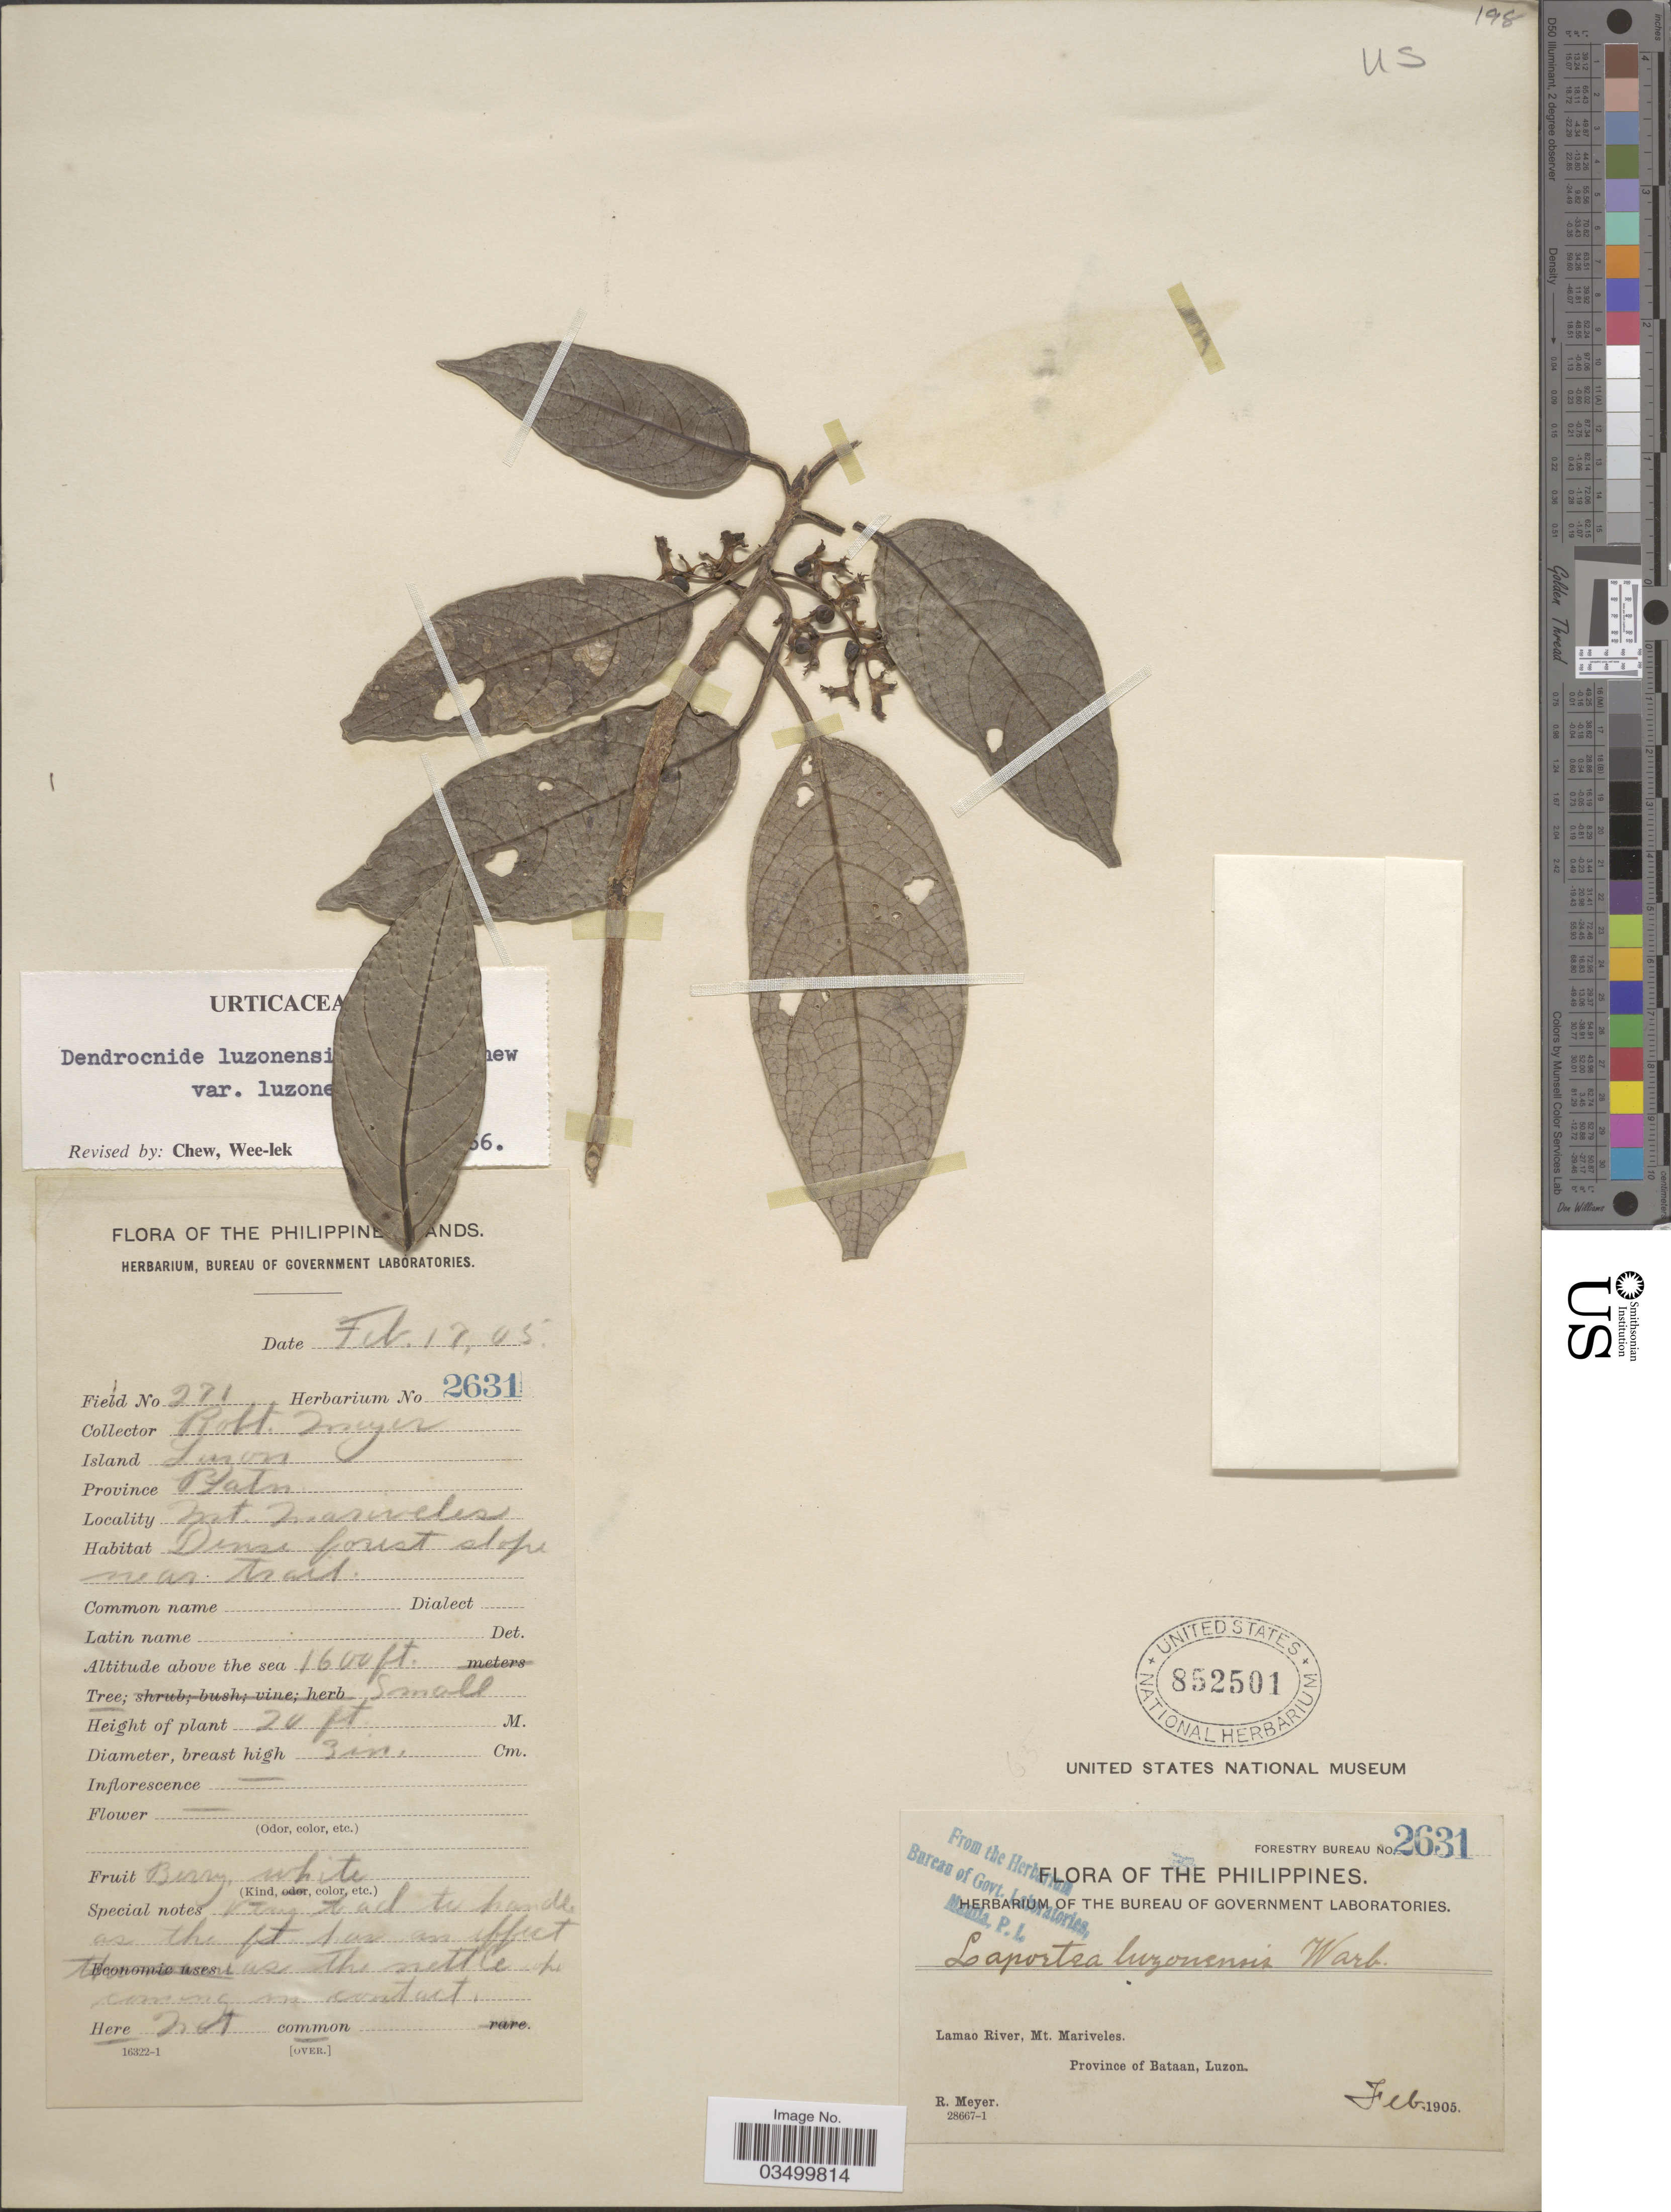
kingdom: Plantae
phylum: Tracheophyta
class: Magnoliopsida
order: Rosales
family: Urticaceae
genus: Dendrocnide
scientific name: Dendrocnide luzonensis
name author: (Wedd.) Chew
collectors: R. Meyer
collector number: Forestry Bureau 2631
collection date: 1905-02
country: Philippines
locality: Island Luzon. Province Batn. Lamao River, Mt. Mariveles. Province of Bataan, Luzon.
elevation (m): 488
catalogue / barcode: US 852501